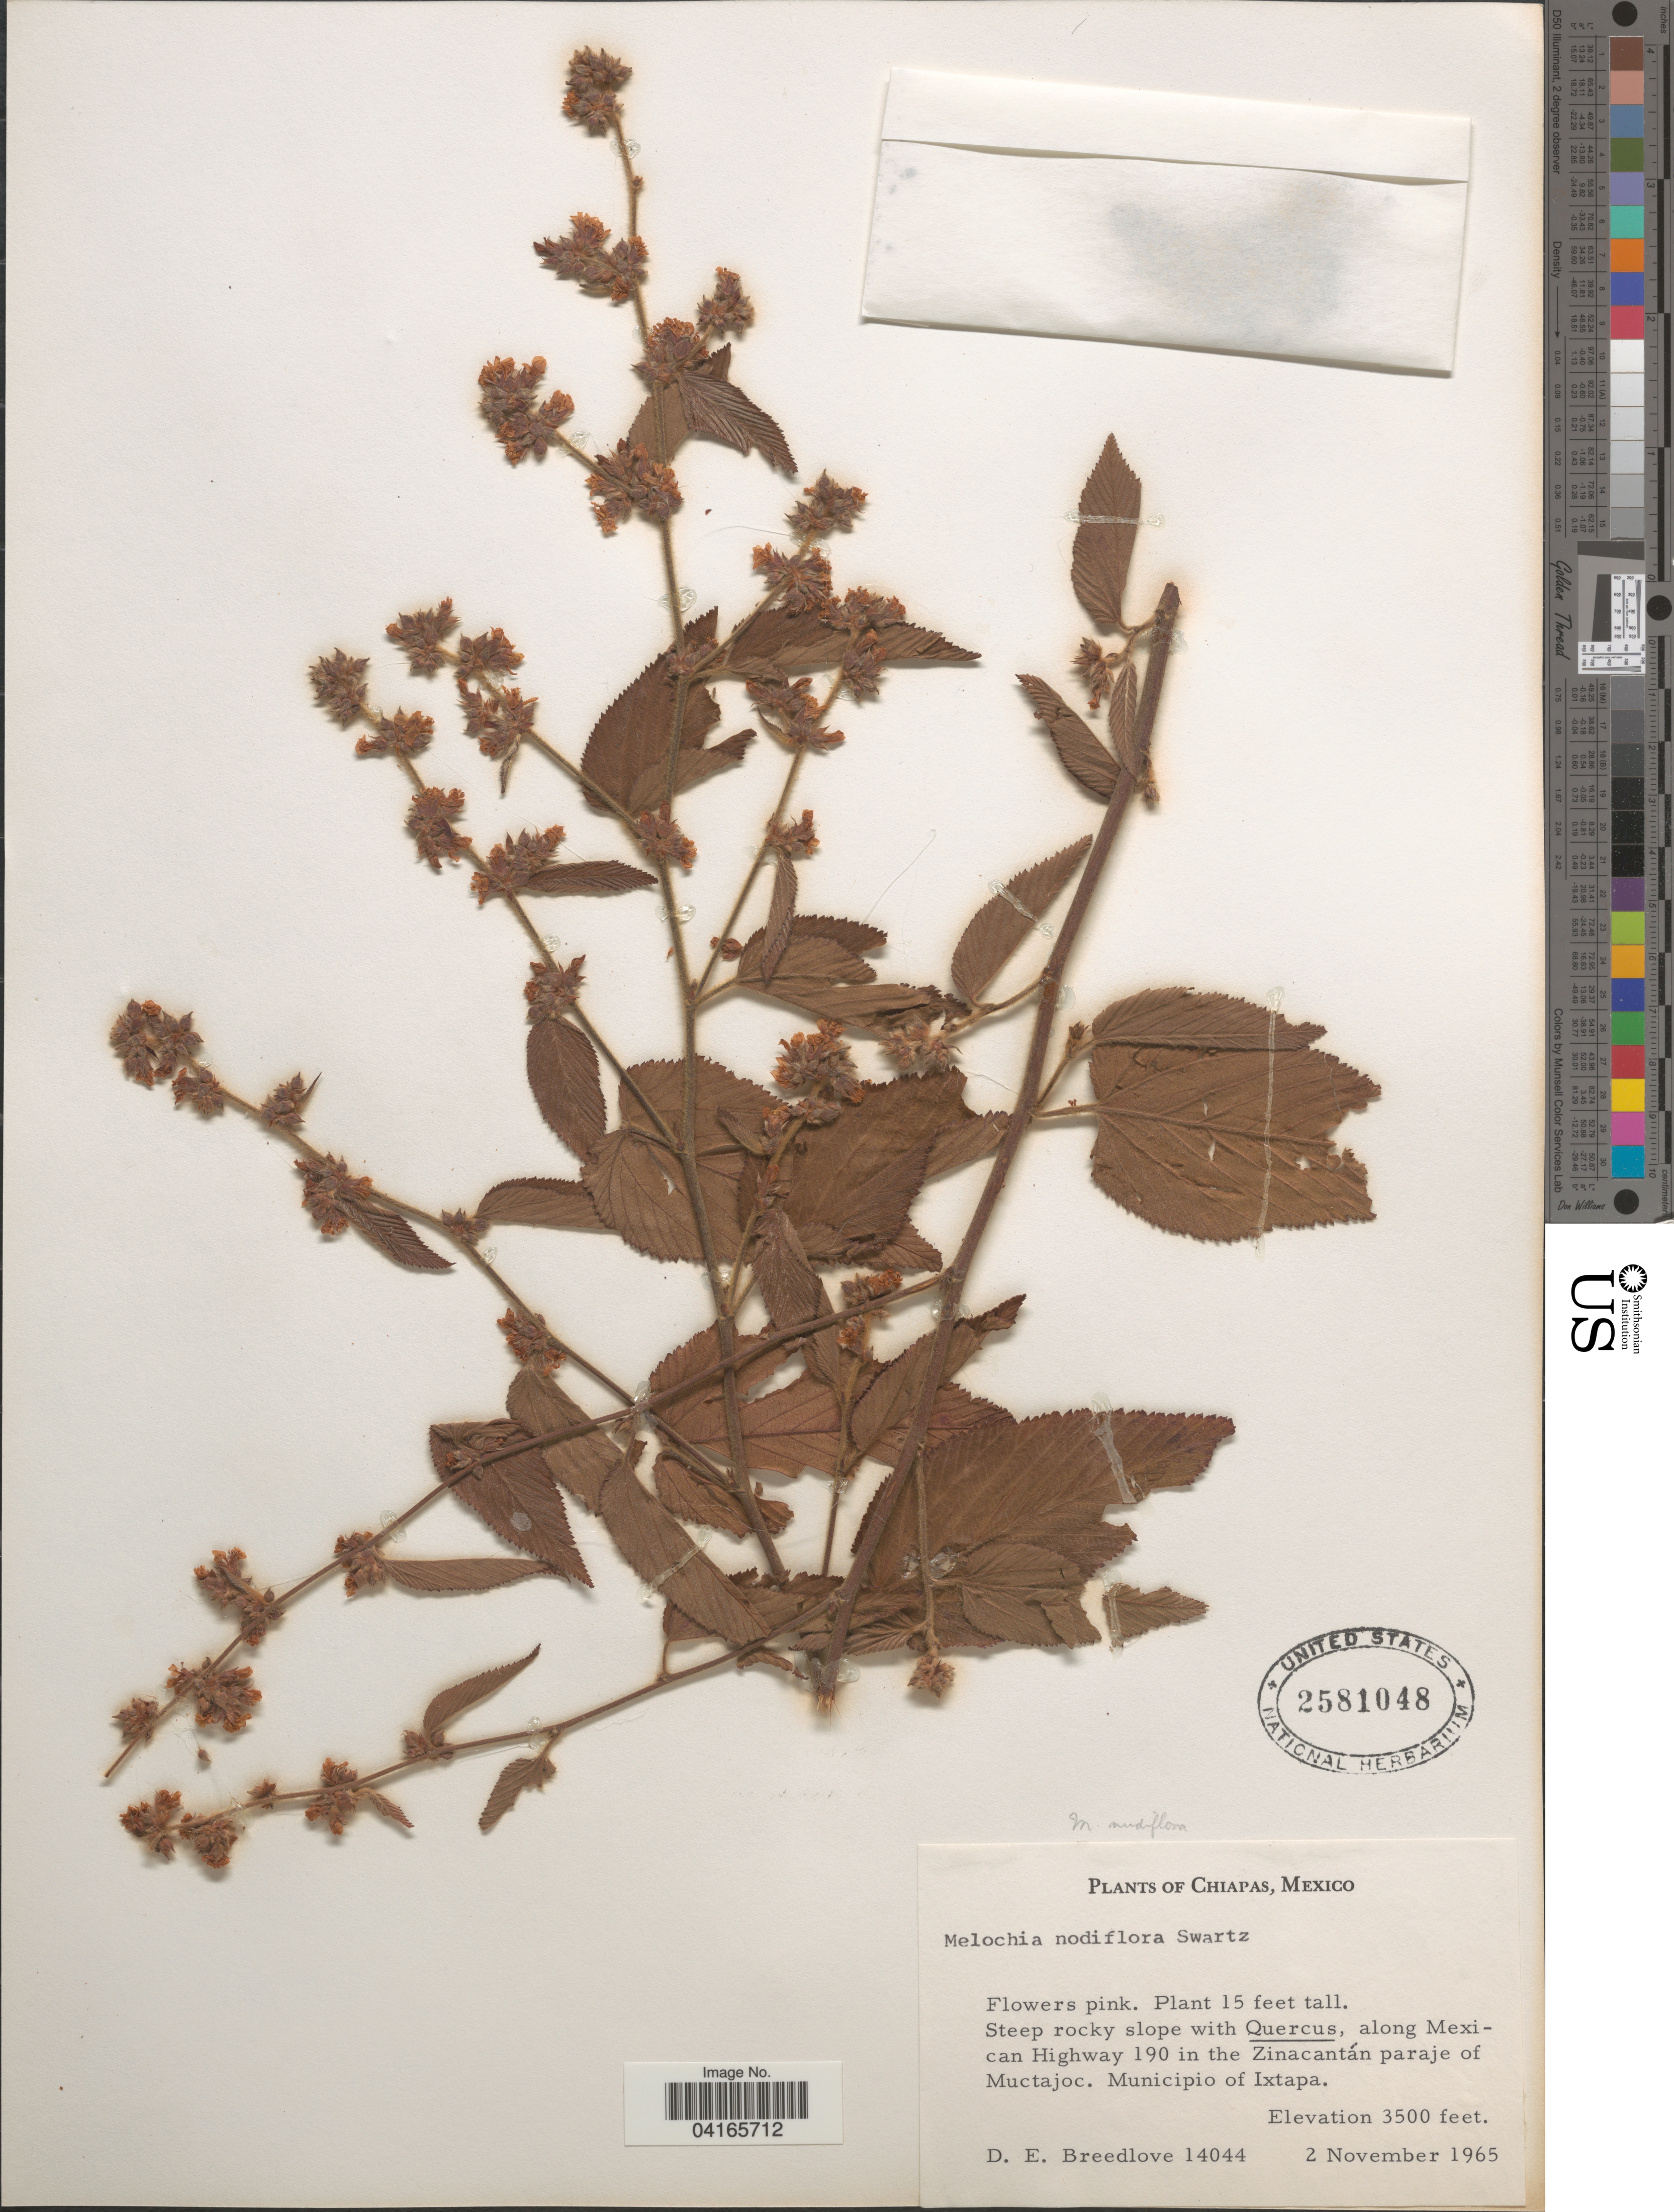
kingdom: Plantae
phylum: Tracheophyta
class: Magnoliopsida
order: Malvales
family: Malvaceae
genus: Melochia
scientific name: Melochia nodiflora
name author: Sw.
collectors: D. E. Breedlove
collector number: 14044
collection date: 1965-11-02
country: Mexico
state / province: Chiapas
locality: Steep rocky slope with Quercus, along Mexican Highway 190 in the Zinacantán paraje of Muctajoc. Municipio of Ixtapa.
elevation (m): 1067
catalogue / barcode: US 2581048